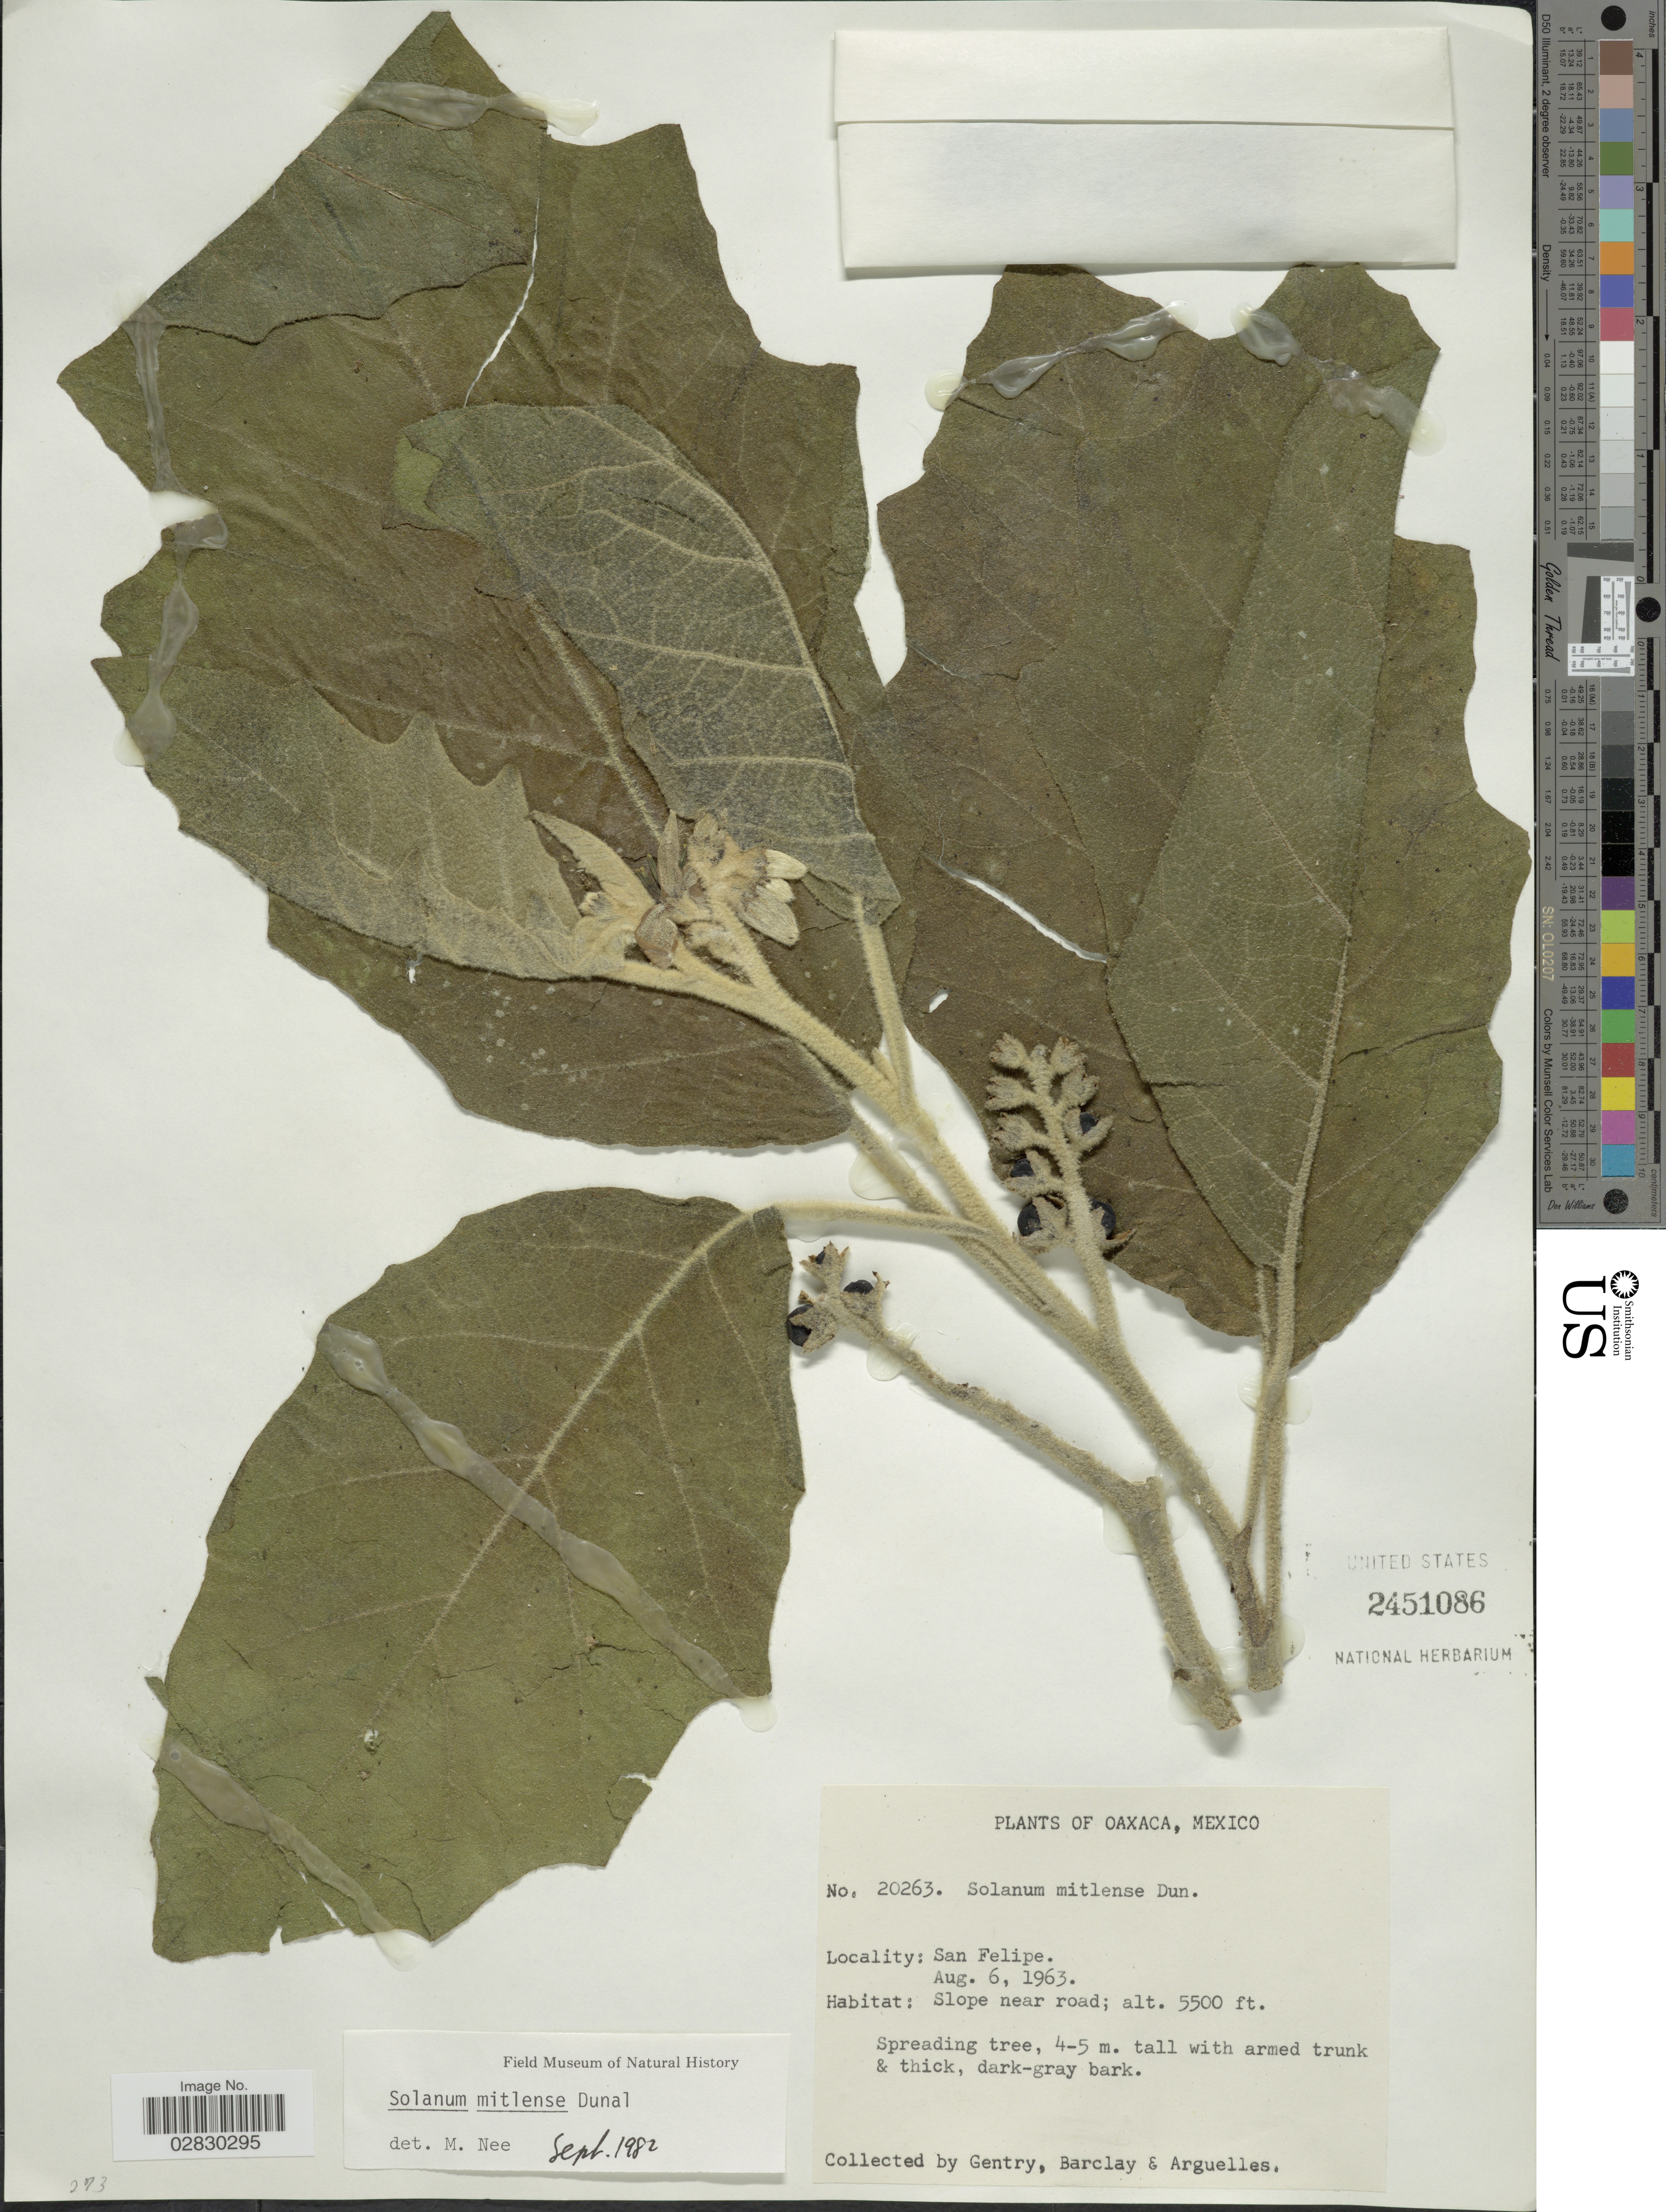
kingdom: Plantae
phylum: Tracheophyta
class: Magnoliopsida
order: Solanales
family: Solanaceae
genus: Solanum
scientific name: Solanum mitlense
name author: Dunal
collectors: Gentry, --, -- Barclay & Arguelles, --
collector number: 20263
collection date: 1963-08-06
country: Mexico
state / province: Oaxaca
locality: San Felipe. Slope near road.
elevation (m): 1676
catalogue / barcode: US 2451086